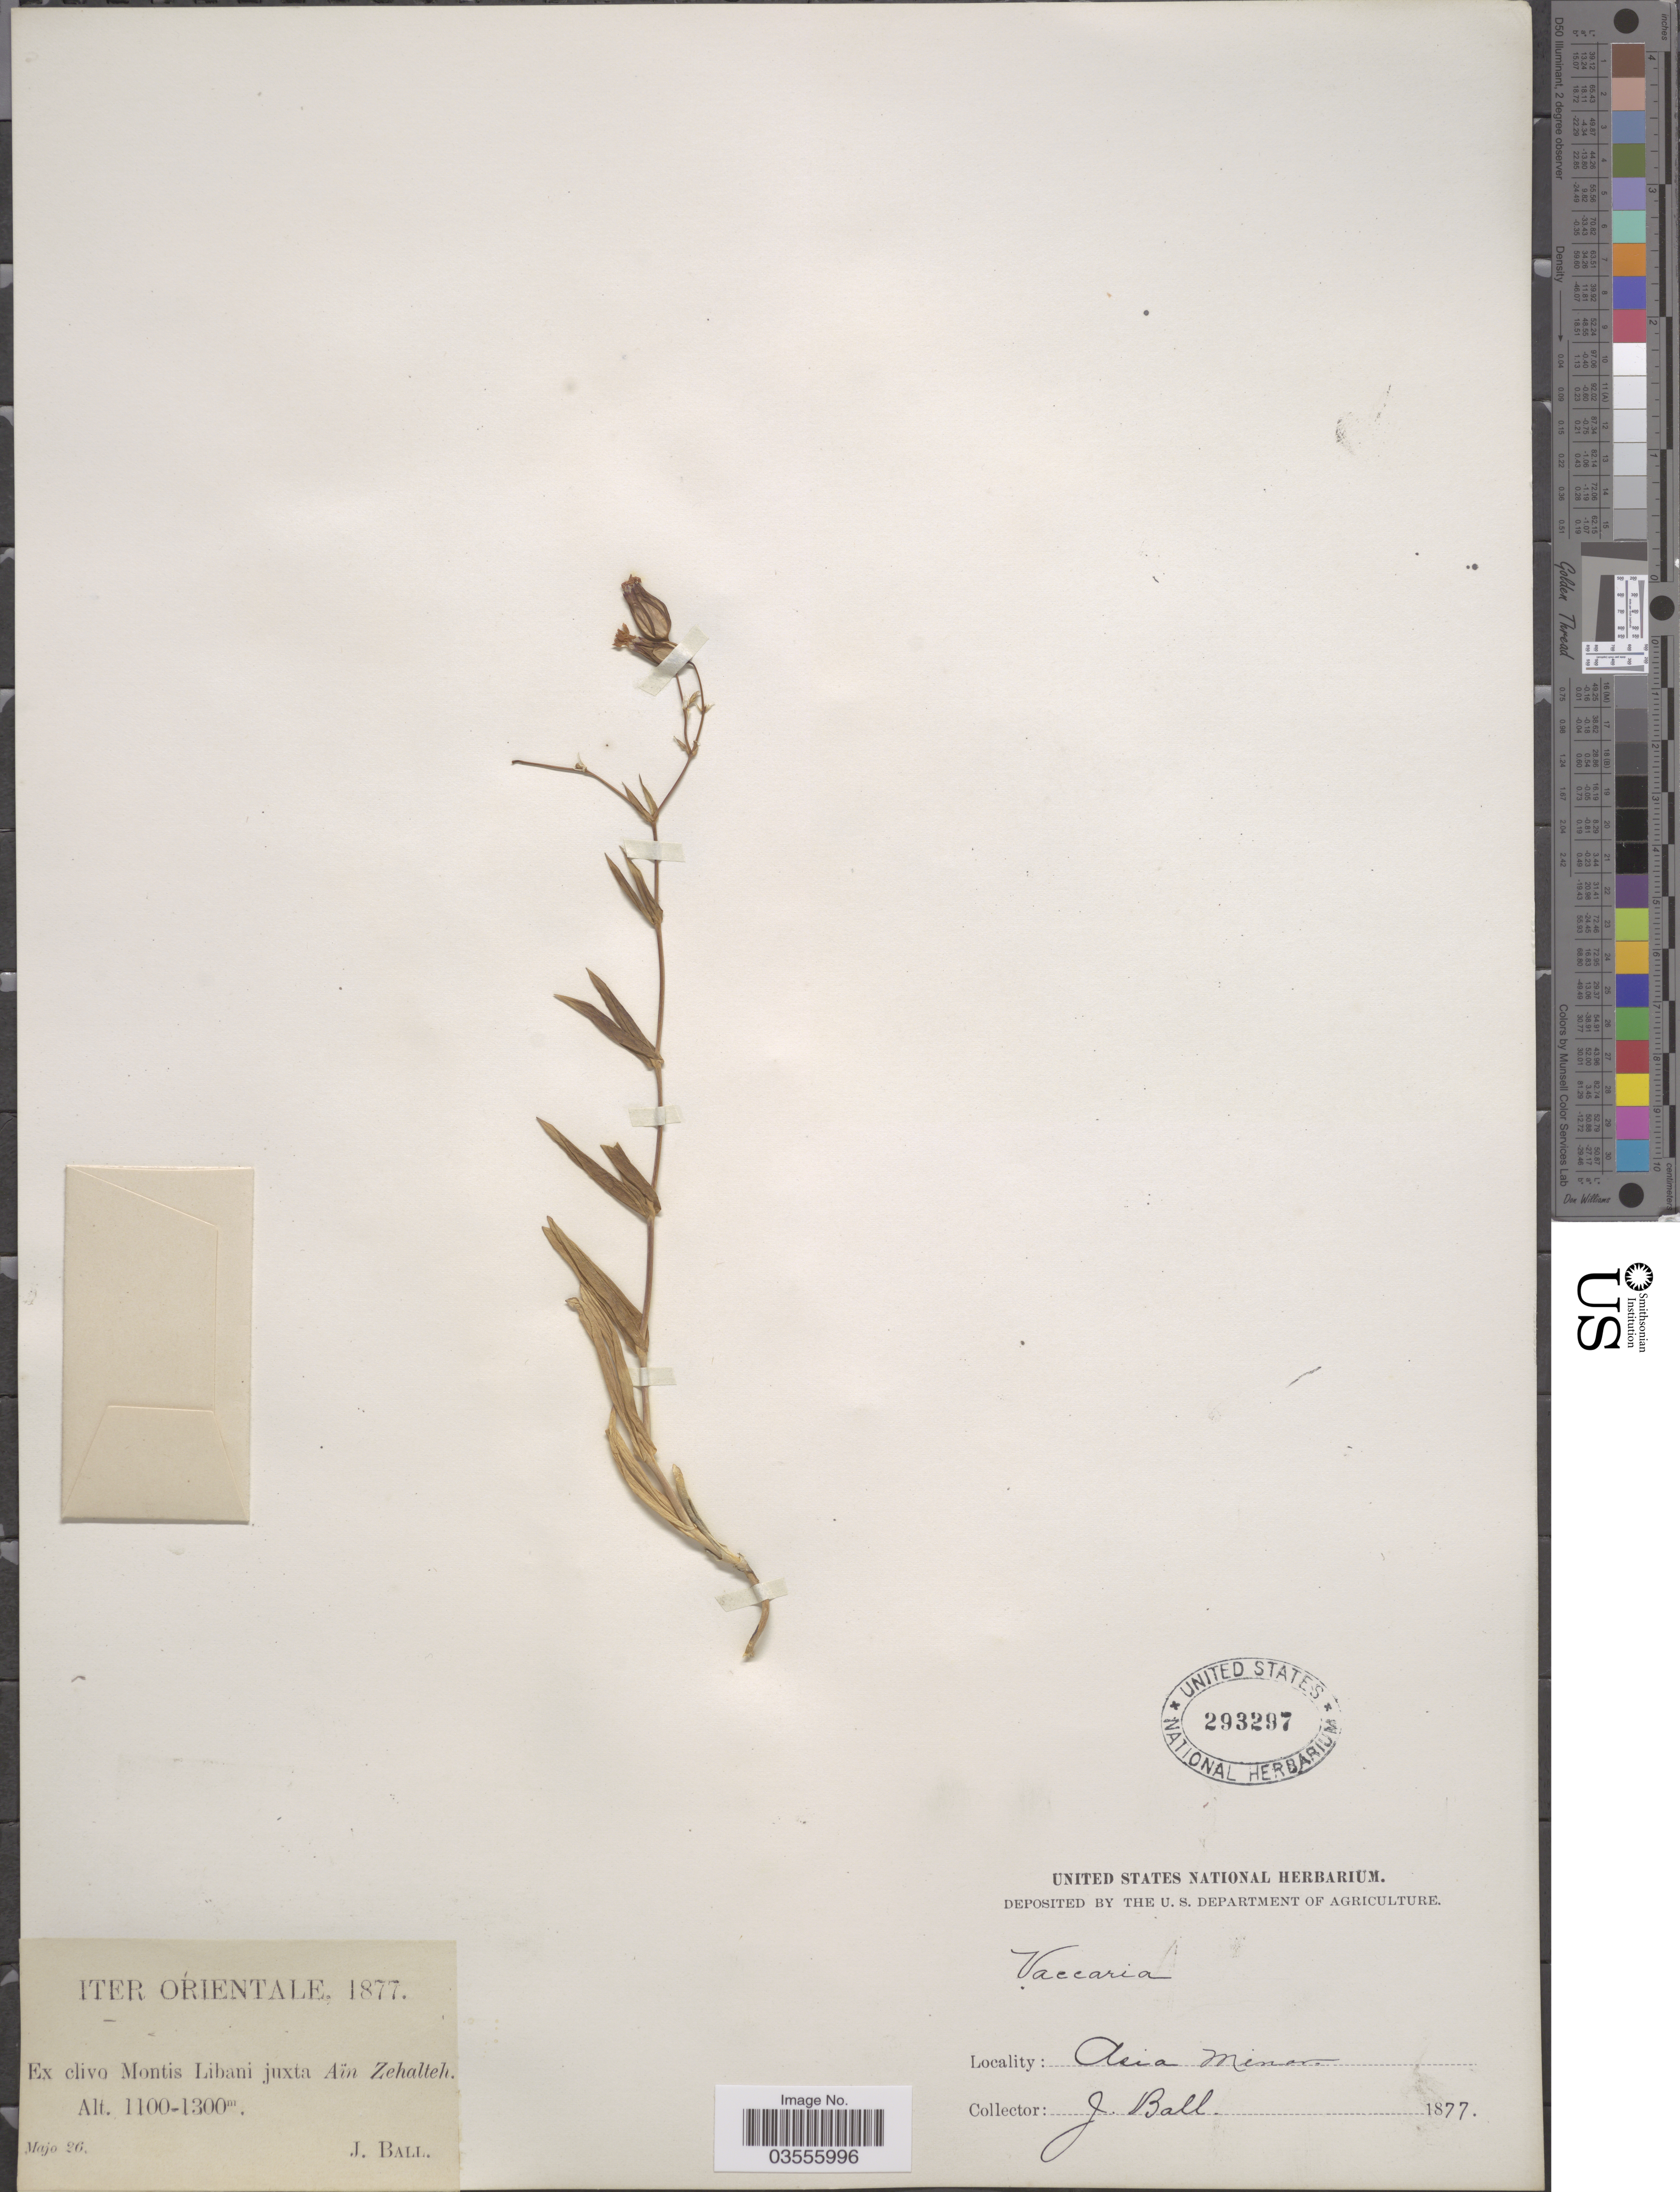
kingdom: Plantae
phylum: Tracheophyta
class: Magnoliopsida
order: Caryophyllales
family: Caryophyllaceae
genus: Vaccaria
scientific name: Vaccaria hispanica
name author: (Mill.) Rauschert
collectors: J. Ball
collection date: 1877-05-26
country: Turkey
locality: Asia Minor. Iter Orientale. Ex clivo Montis Libani juxta Aïn Zehalteh.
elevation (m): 1100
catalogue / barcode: US 293297